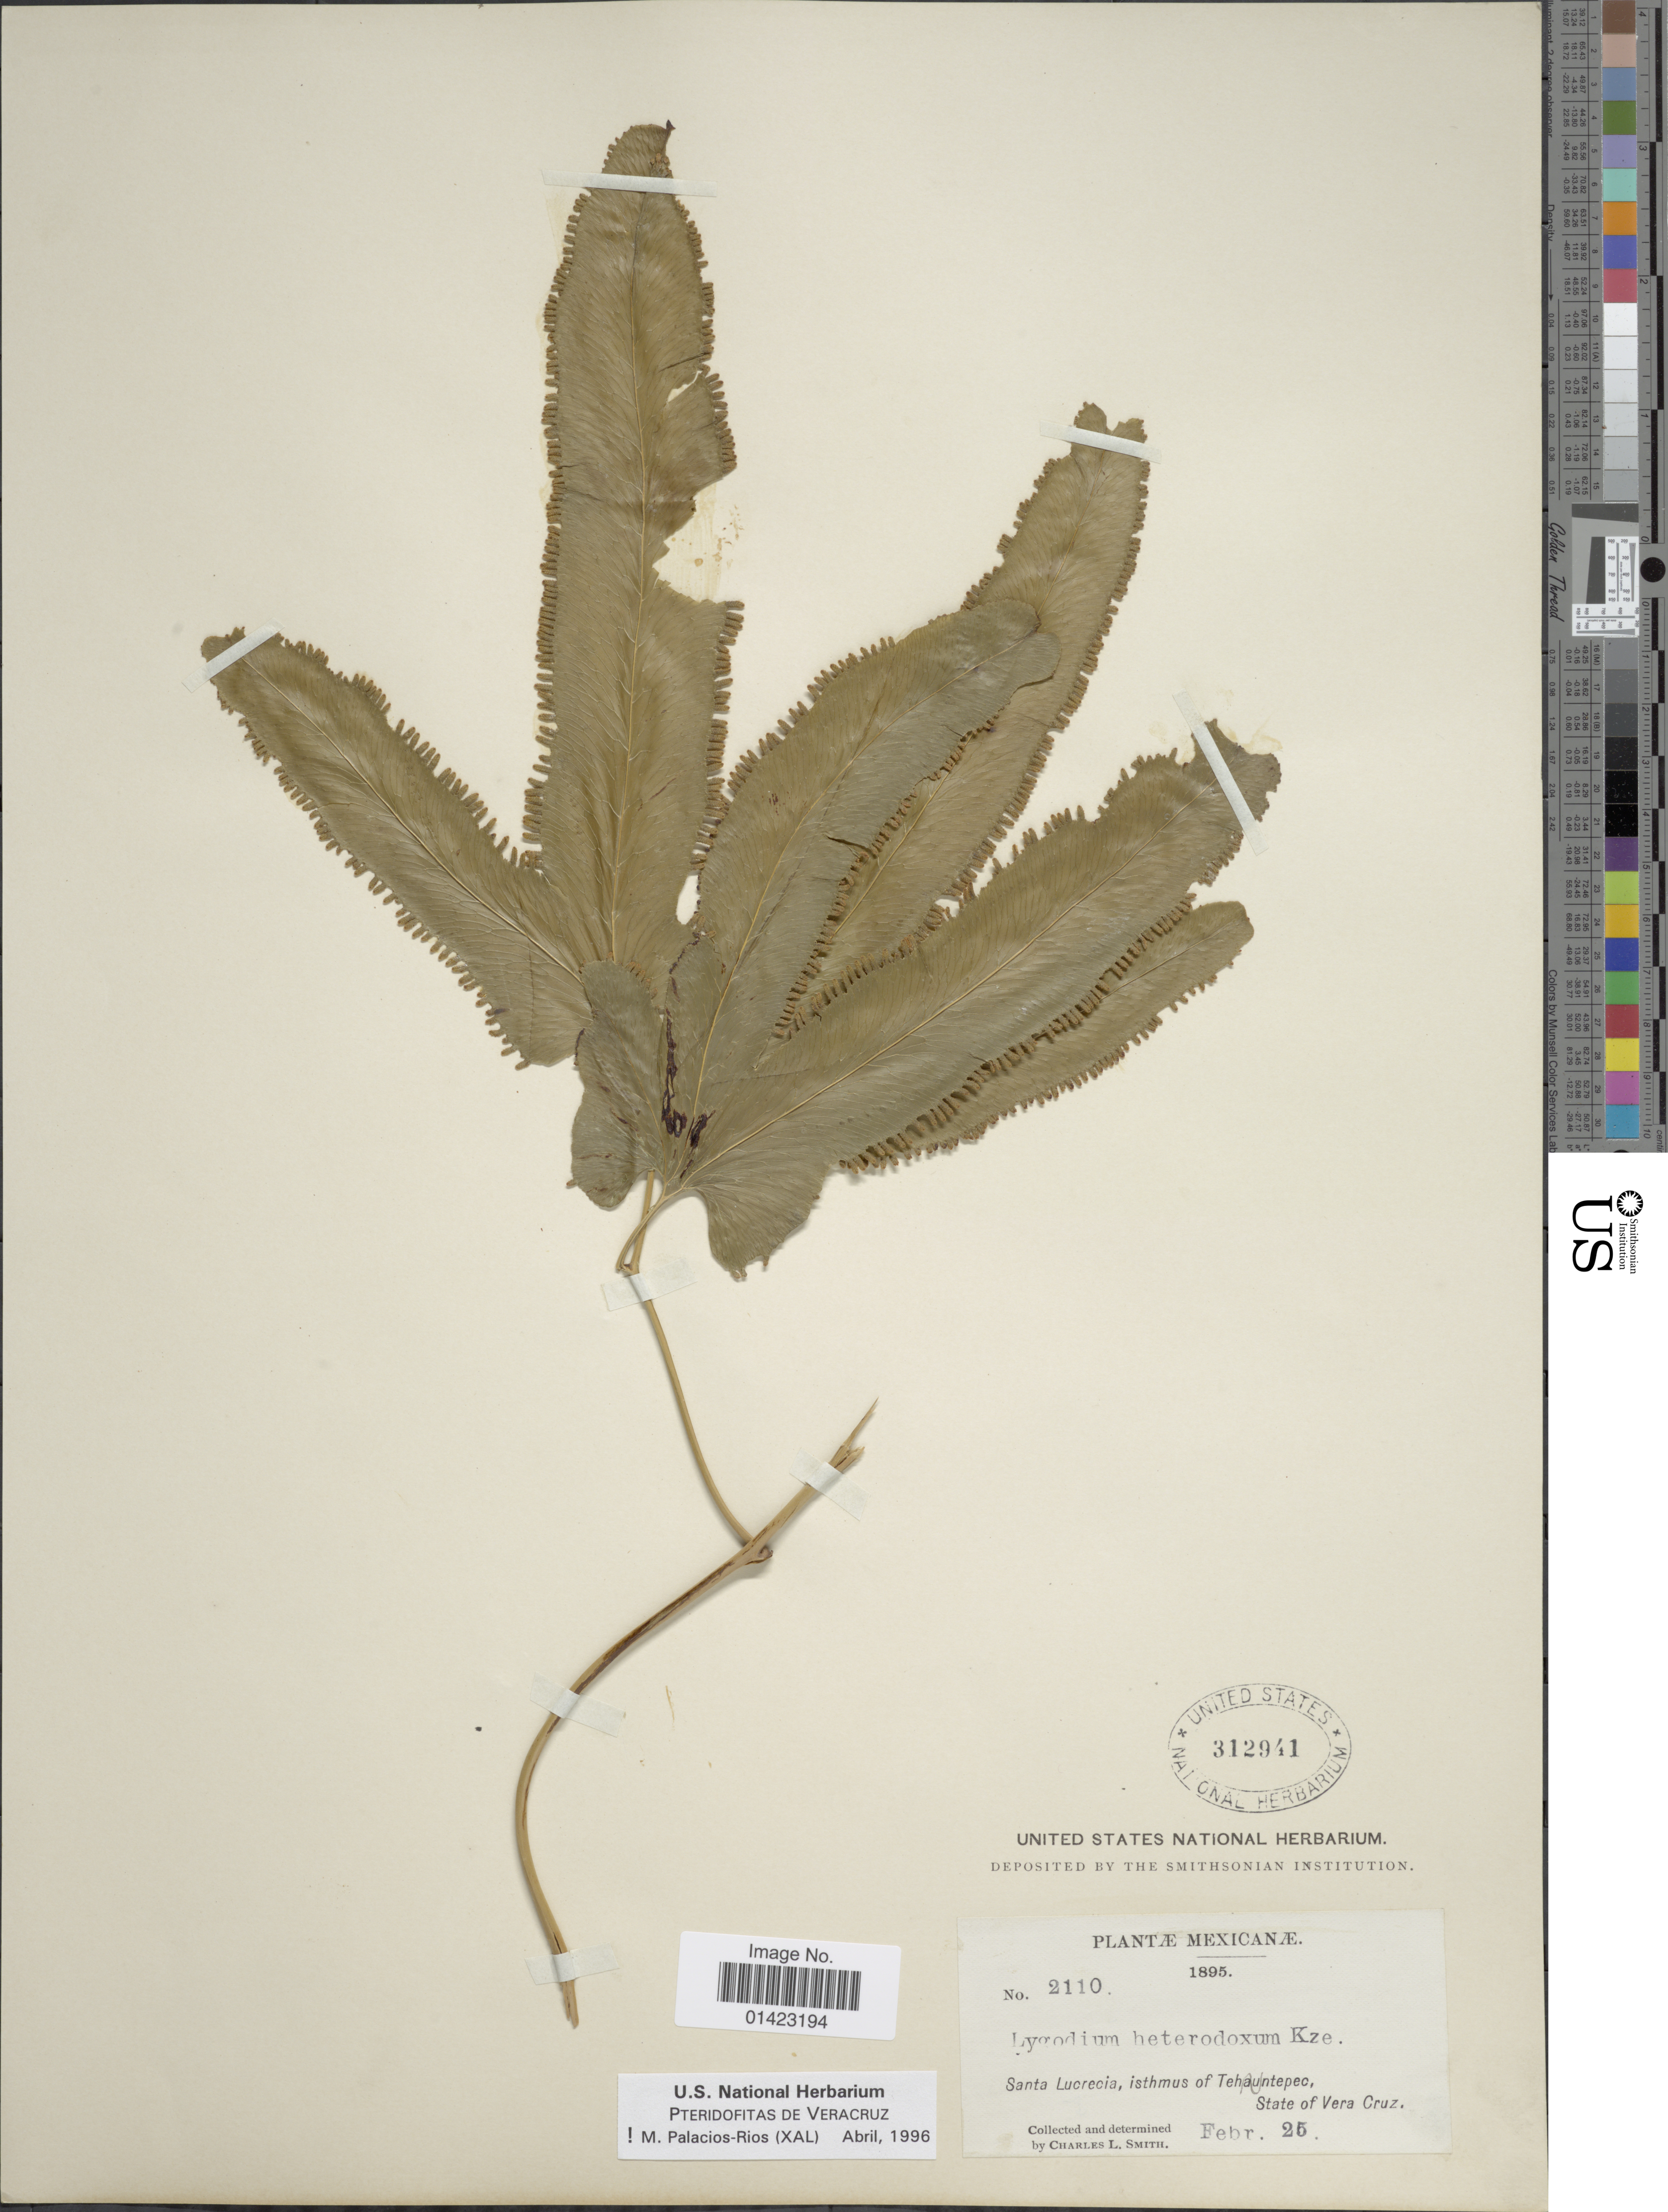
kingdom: Plantae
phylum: Tracheophyta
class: Polypodiopsida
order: Schizaeales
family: Lygodiaceae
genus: Lygodium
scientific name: Lygodium heterodoxum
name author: Kunze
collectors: C. L. Smith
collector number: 2110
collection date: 1895-02-25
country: Mexico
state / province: Veracruz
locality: Santa Lucrecia, Isthmus of Tehauntepec, State of Vera Cruz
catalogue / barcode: US 312941